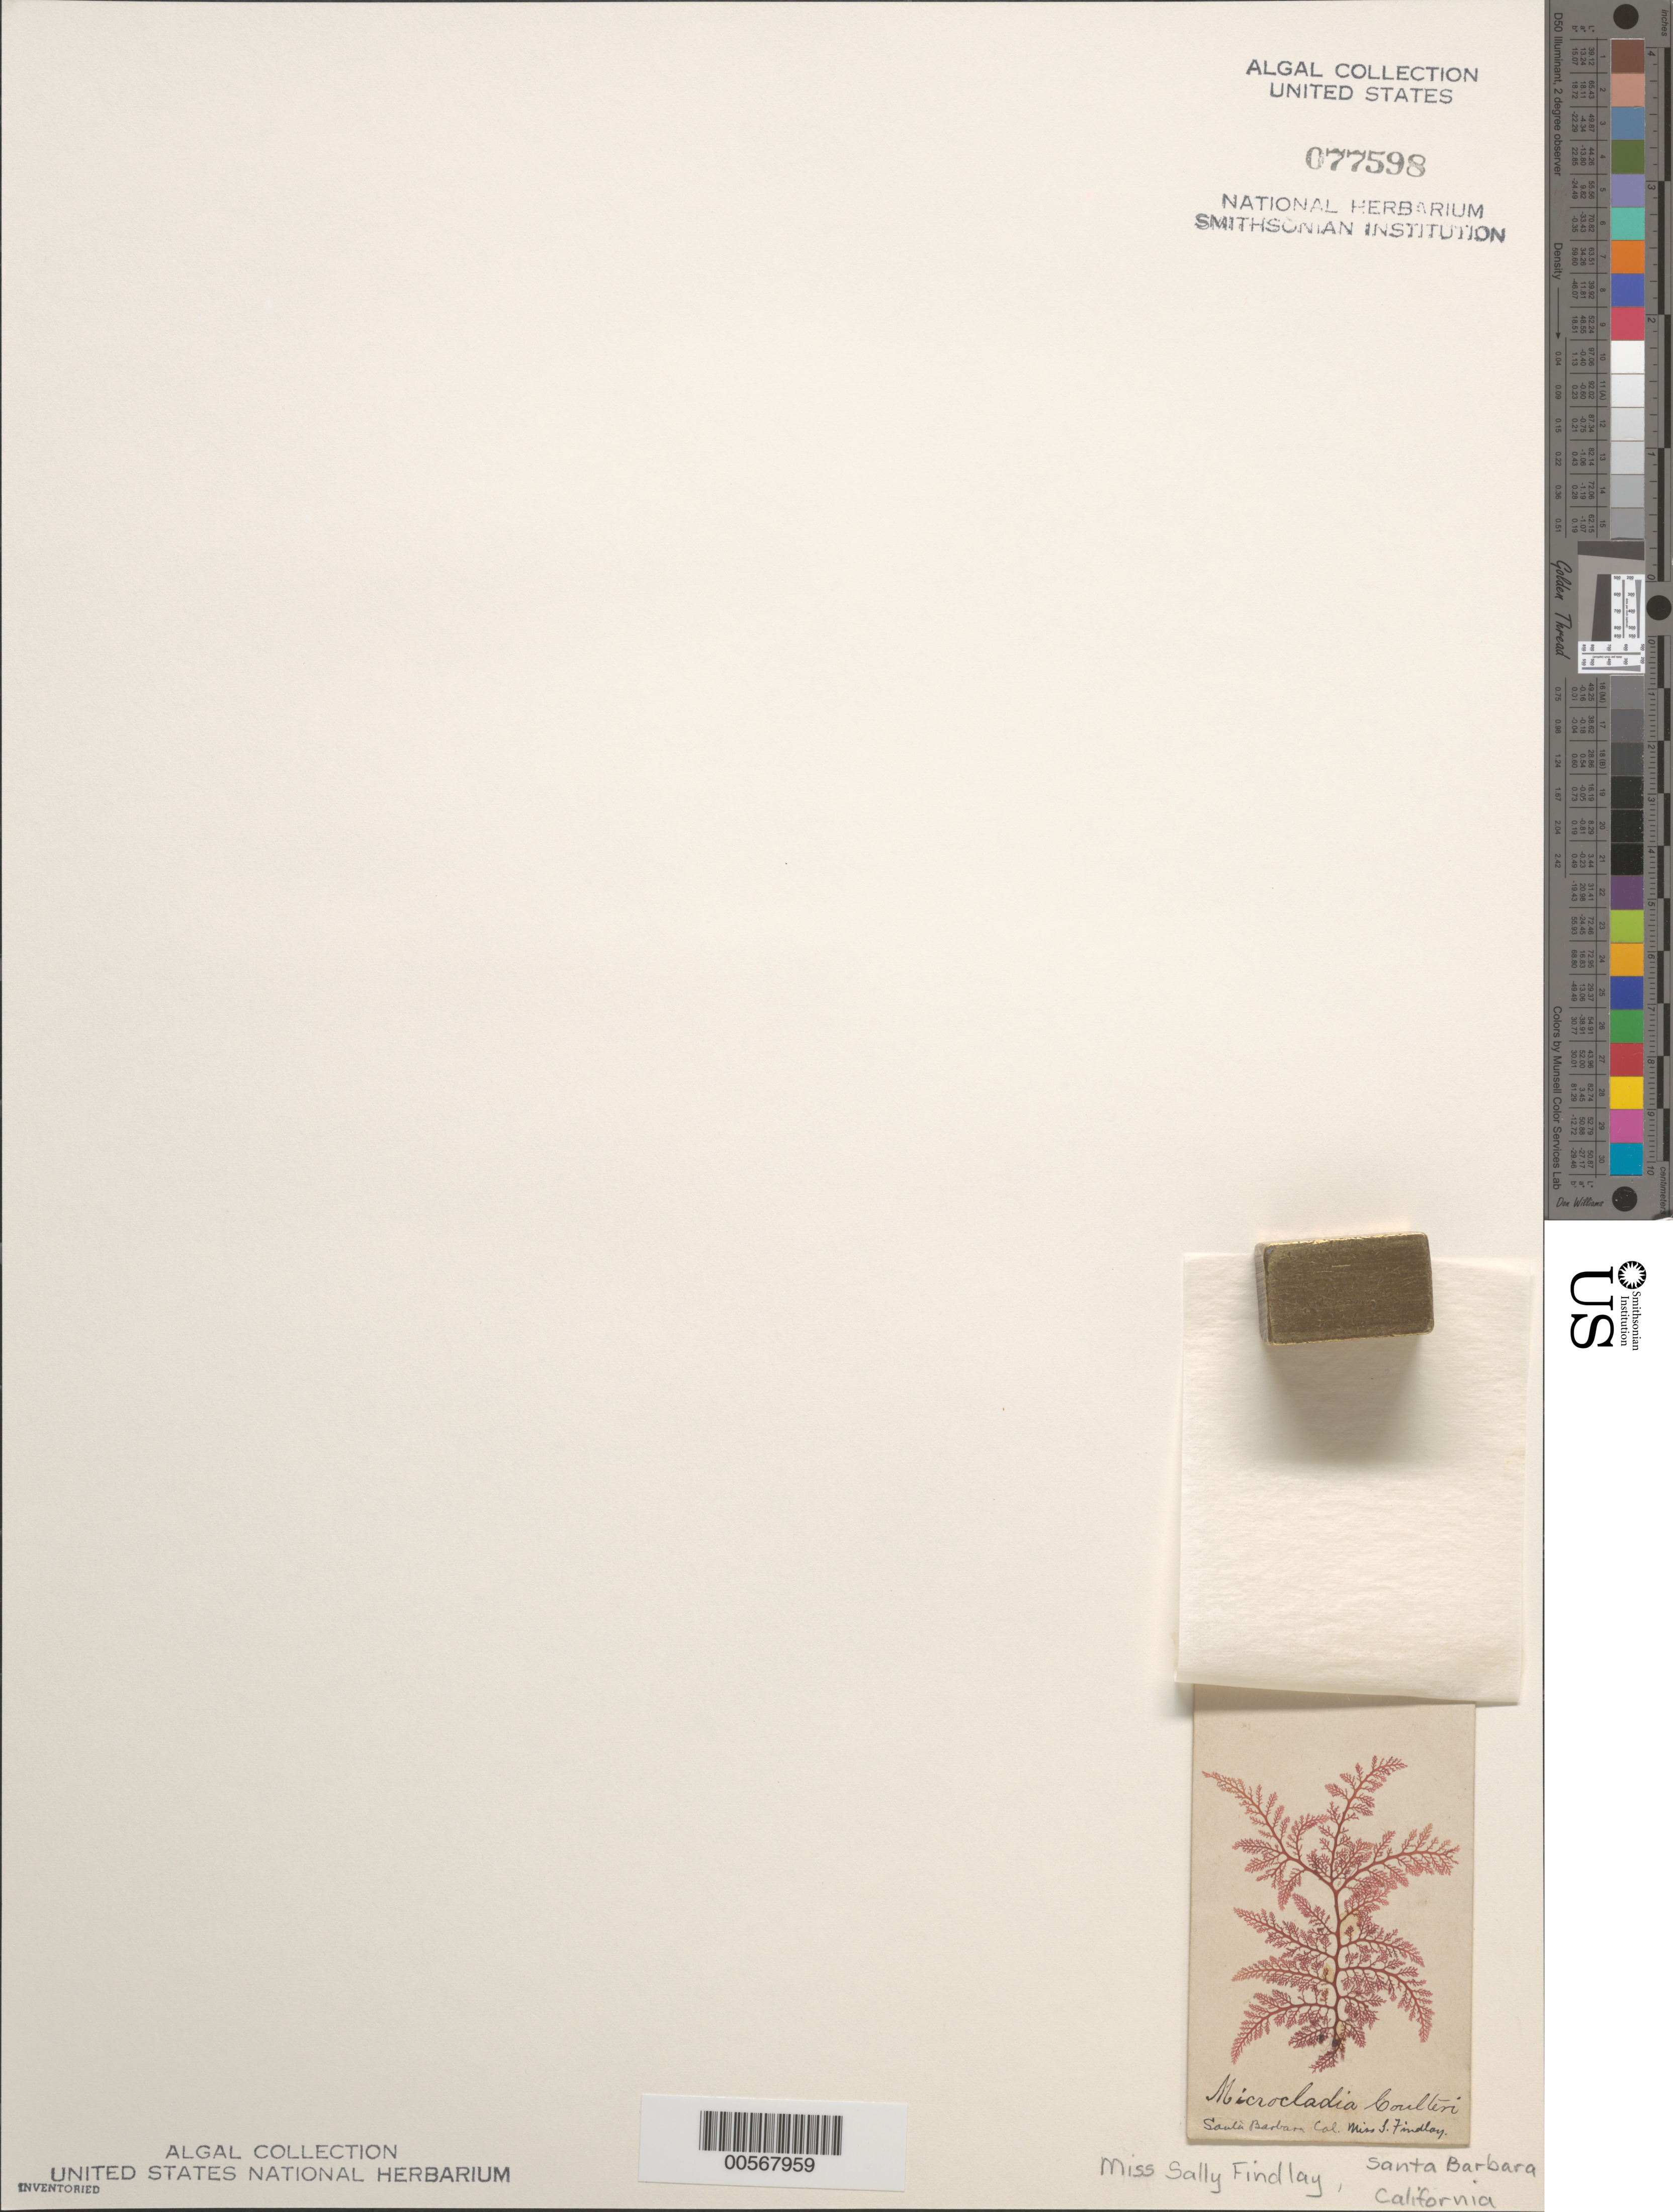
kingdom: Plantae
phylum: Rhodophyta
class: Florideophyceae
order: Ceramiales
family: Ceramiaceae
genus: Microcladia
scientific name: Microcladia coulteri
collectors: S. Findlay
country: United States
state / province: California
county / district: Santa Barbara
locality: Santa Barbara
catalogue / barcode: US 77598